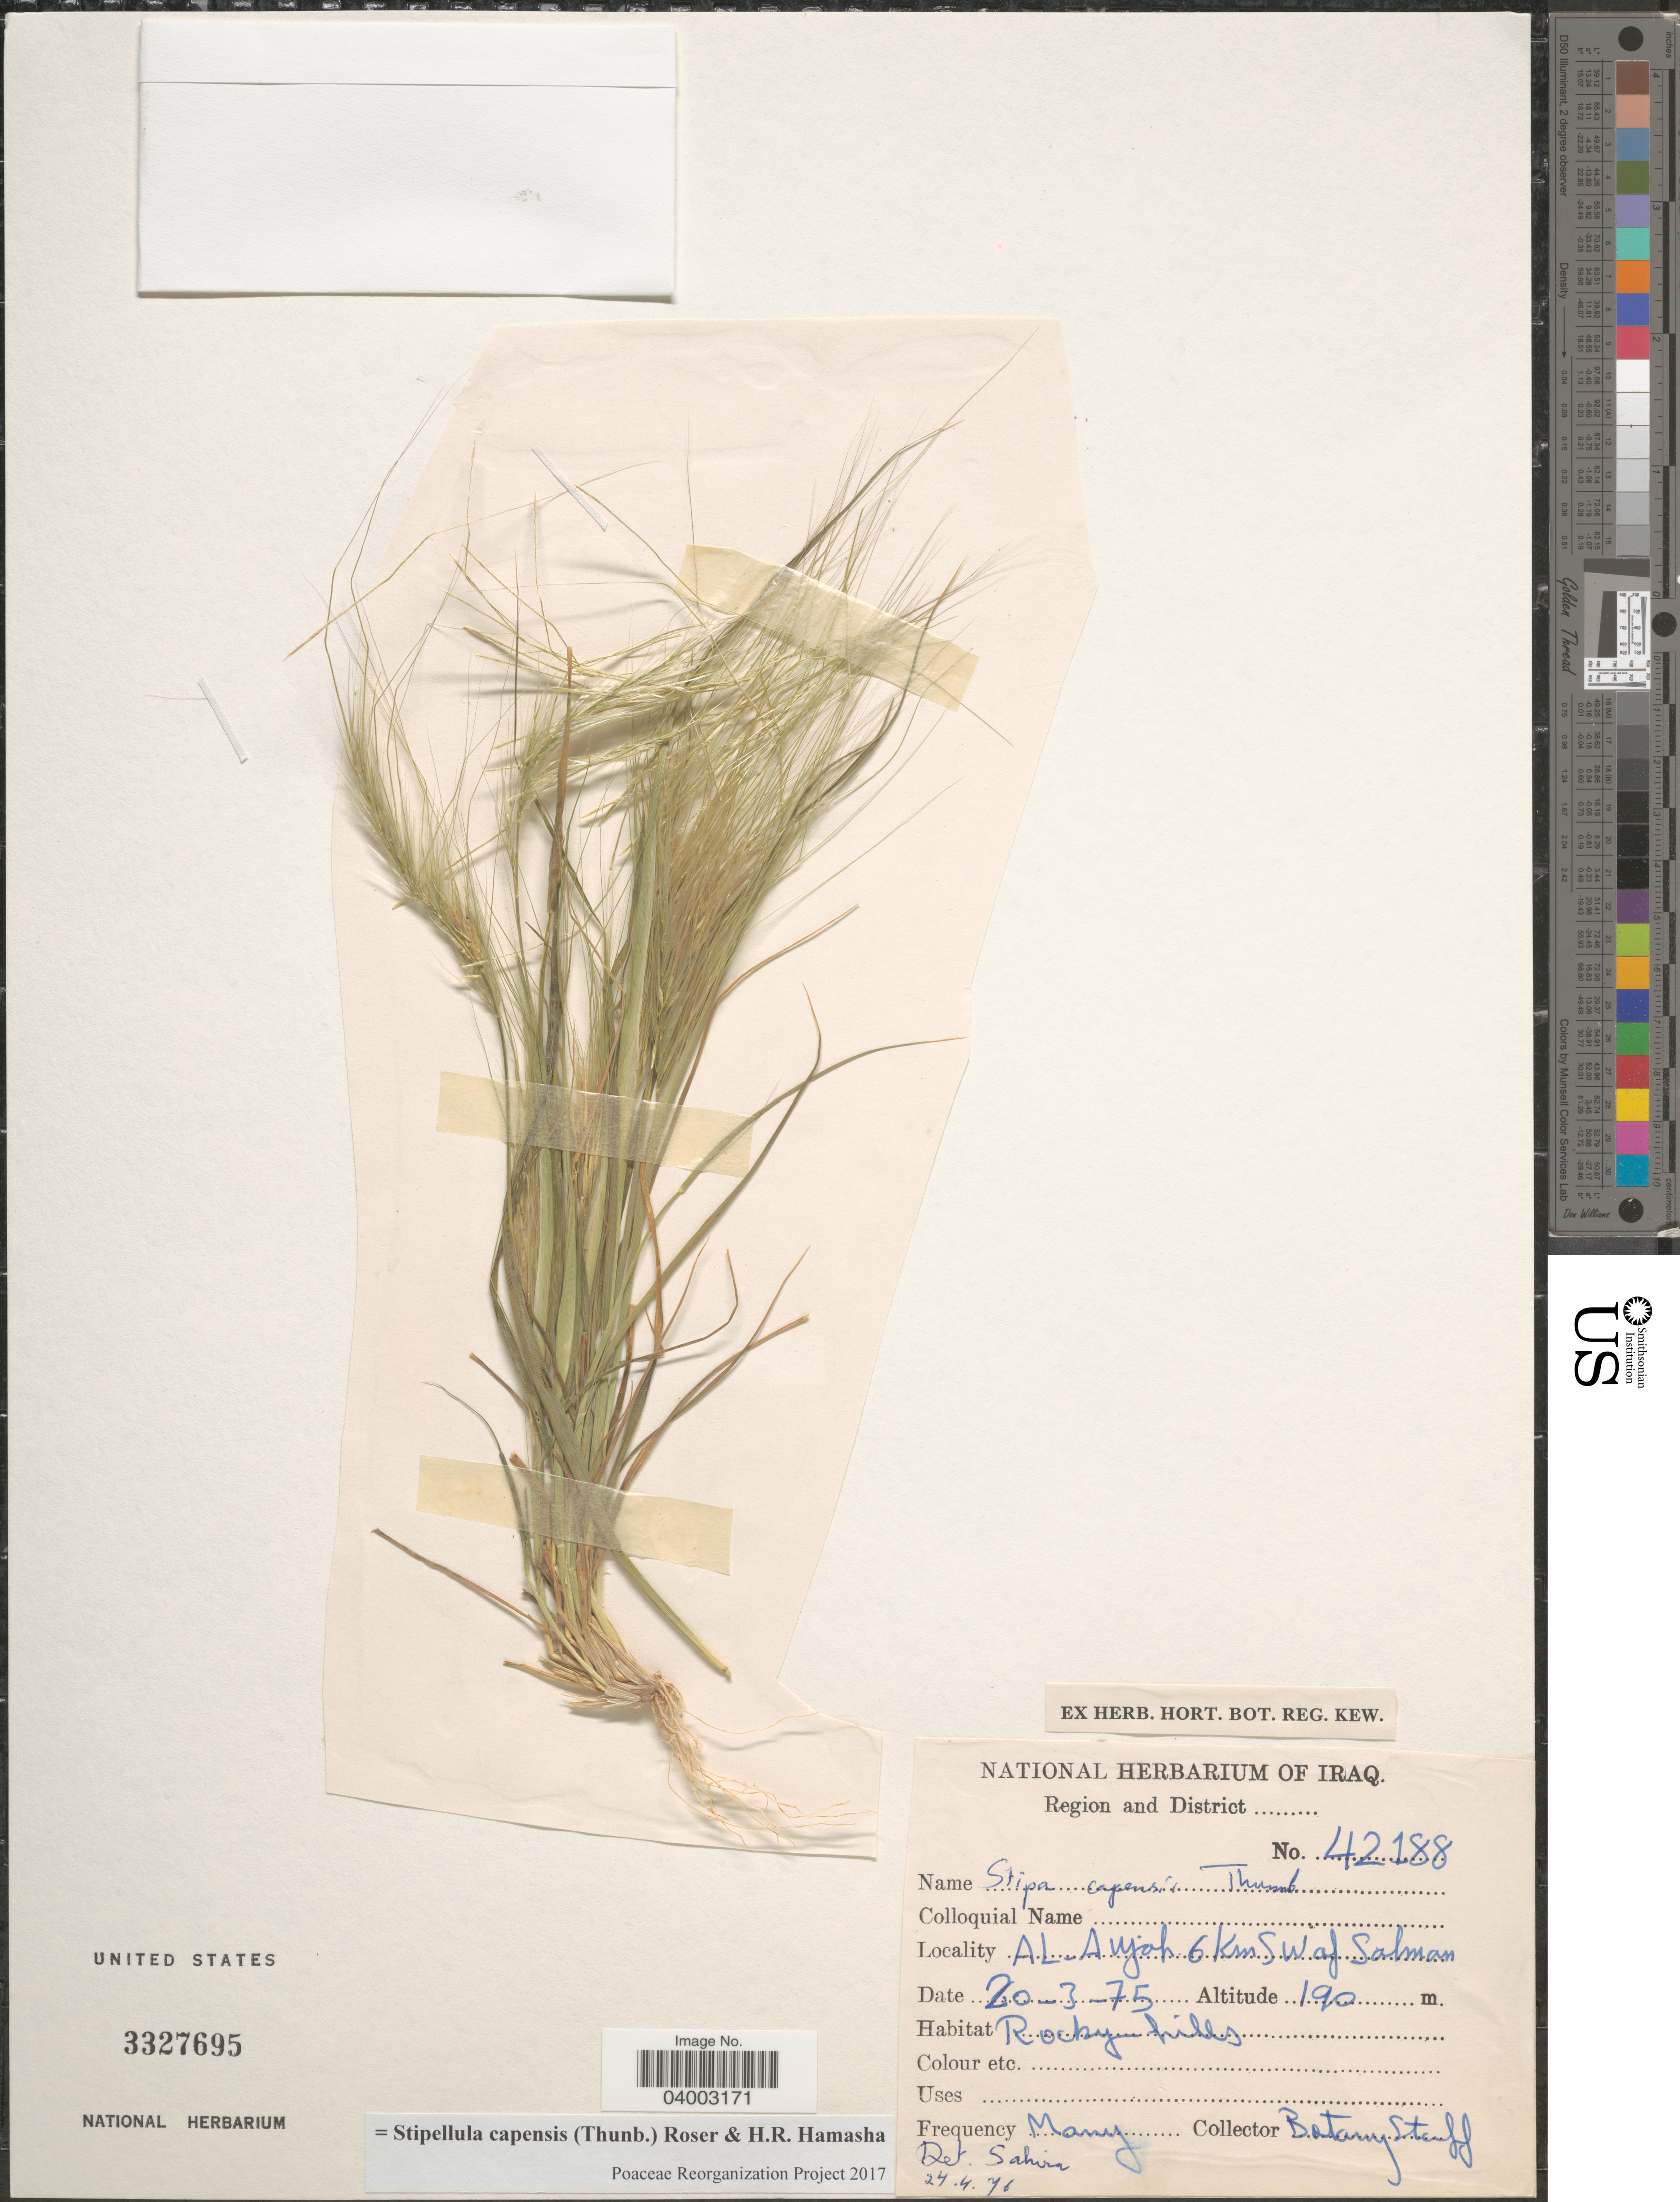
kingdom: Plantae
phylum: Tracheophyta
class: Liliopsida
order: Poales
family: Poaceae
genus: Stipellula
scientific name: Stipellula capensis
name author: (Thunb.) Röser & H. R. Hamasha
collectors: Botany Staff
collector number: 42188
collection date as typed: Transcribed d/m/y: 20/3/75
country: Iraq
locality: Al-Aujoh 6 Km SW of Salman. Rocky hills.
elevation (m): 190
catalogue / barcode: US 3327695